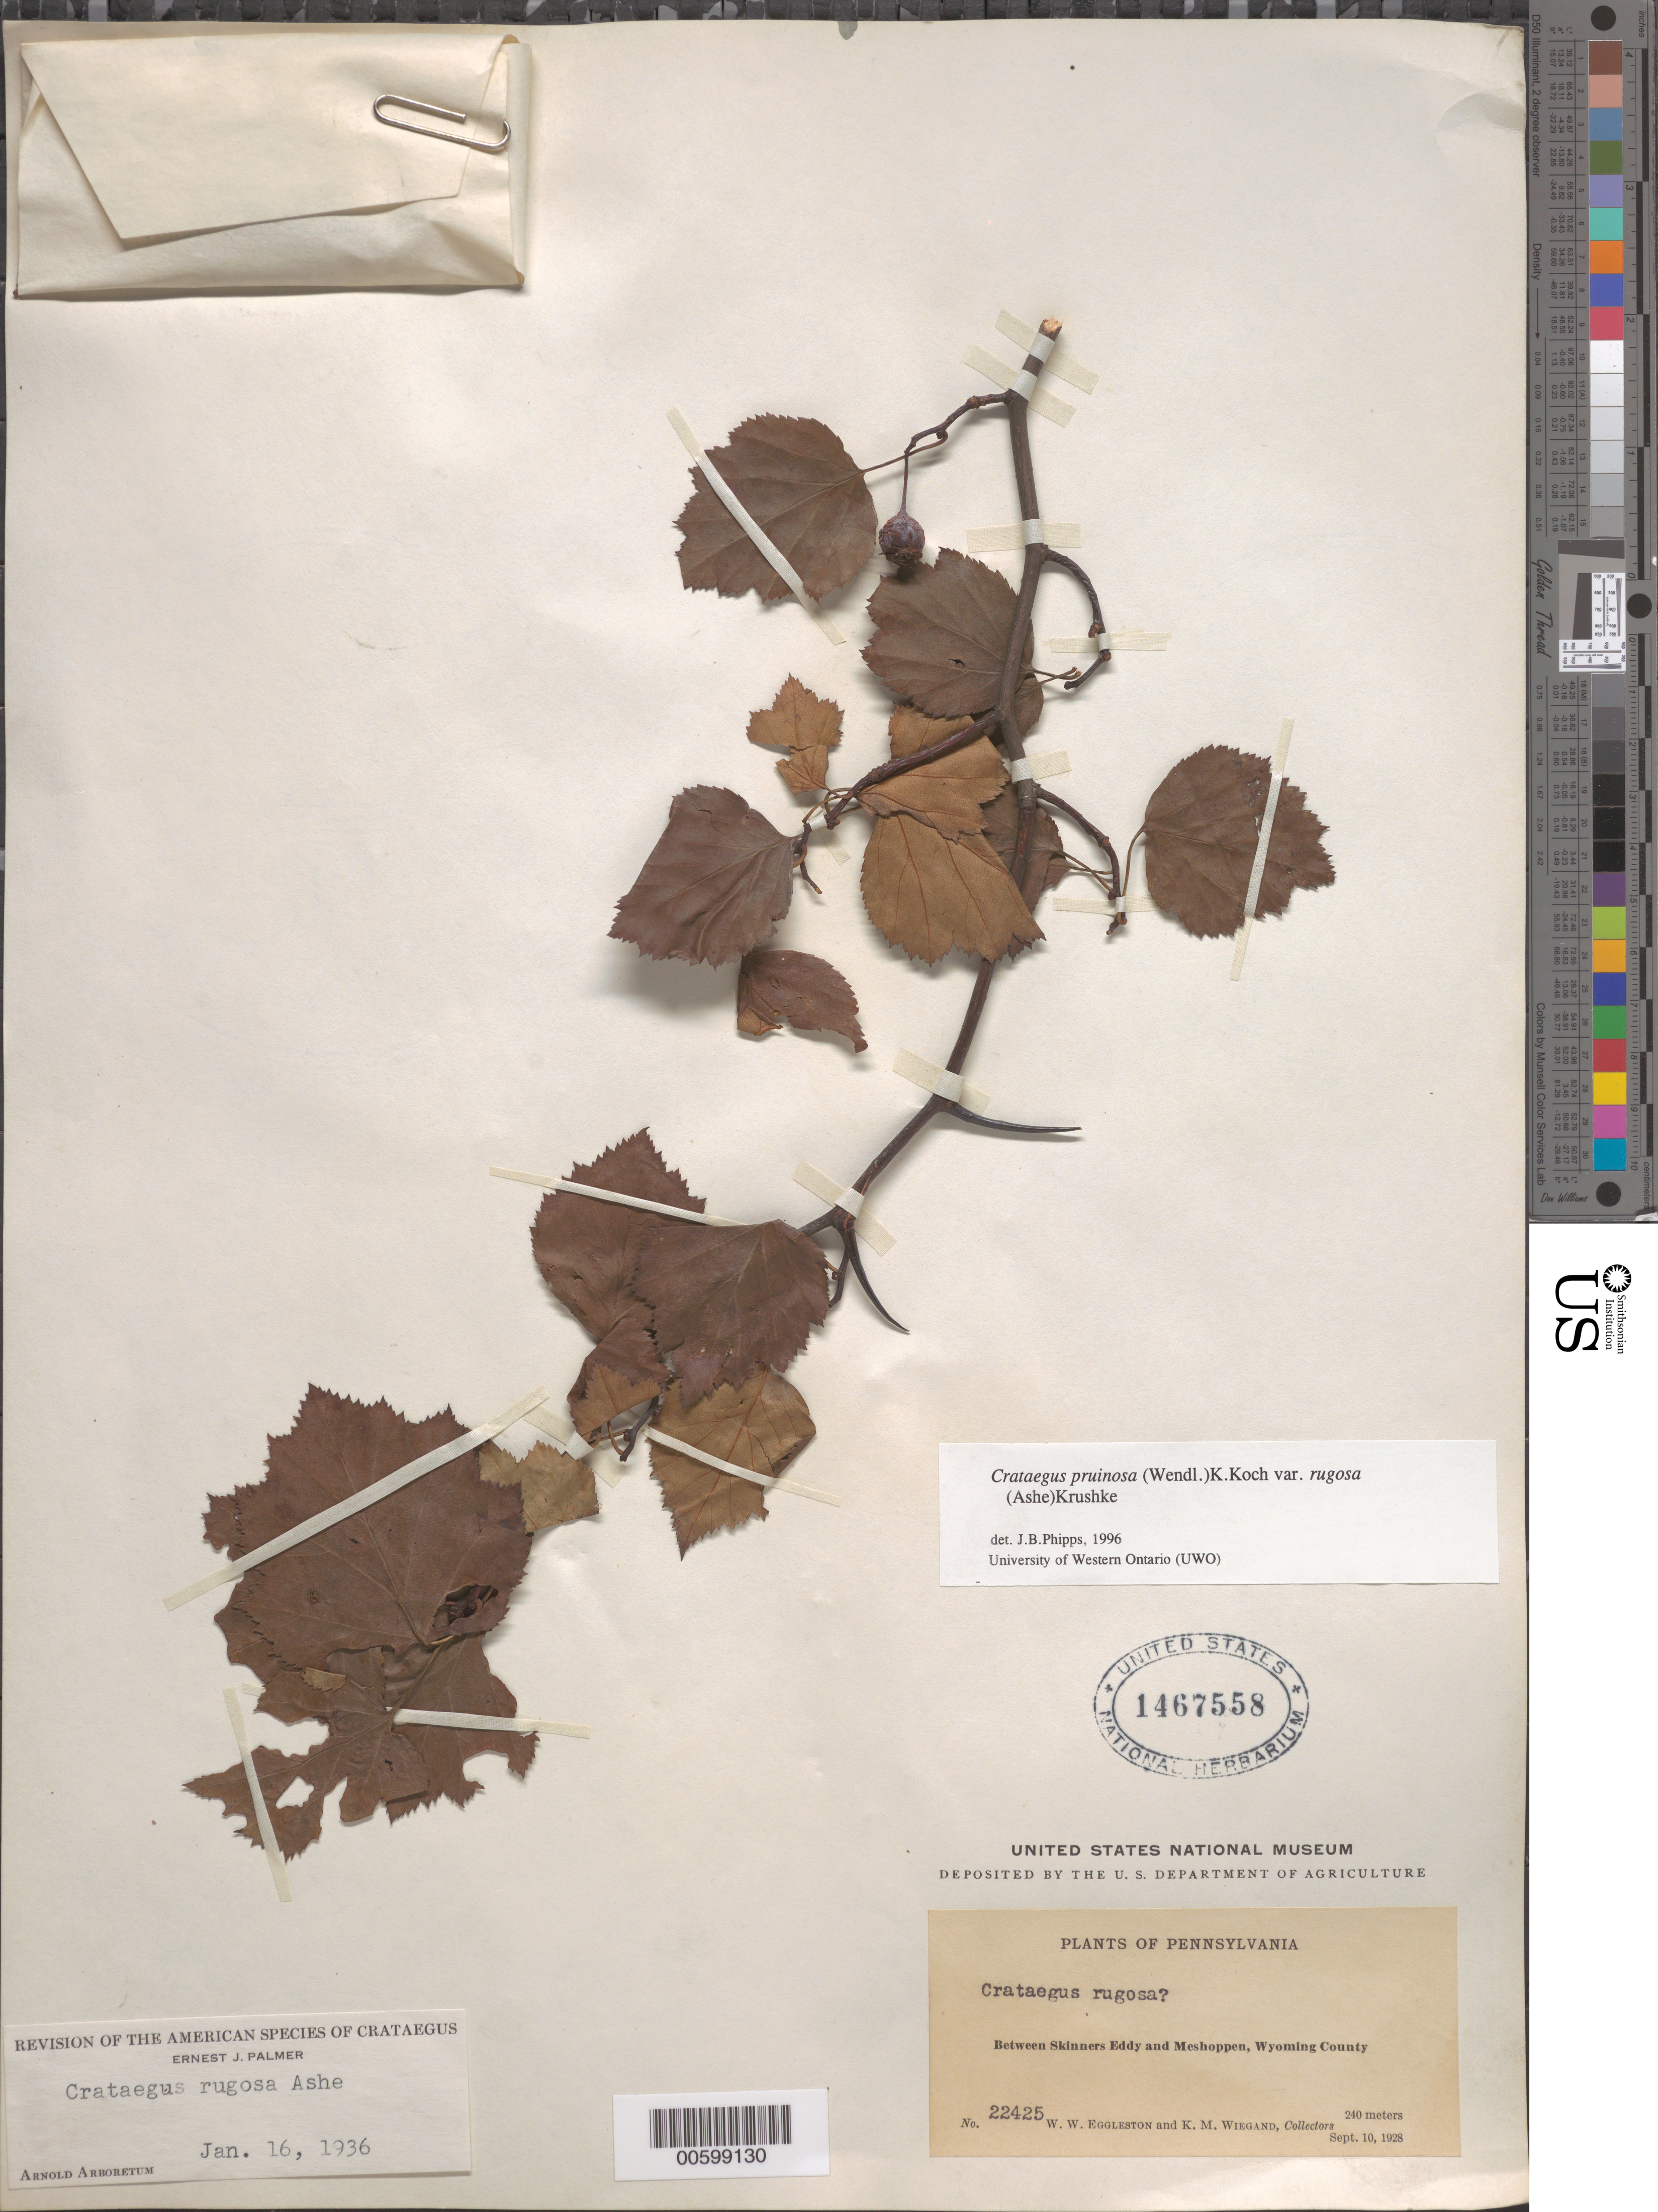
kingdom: Plantae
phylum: Tracheophyta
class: Magnoliopsida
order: Rosales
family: Rosaceae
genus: Crataegus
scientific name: Crataegus pruinosa var. rugosa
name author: (Ashe) Kruschke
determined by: Phipps, James B., (UWO), University of Western Ontario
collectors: W. W. Eggleston & K. M. Wiegand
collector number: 22425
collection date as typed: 10 Sep 1928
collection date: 1928-09-10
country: United States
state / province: Pennsylvania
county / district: Wyoming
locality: Between Skinners Eddy and Meshoppen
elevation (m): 240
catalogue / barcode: US 1467558